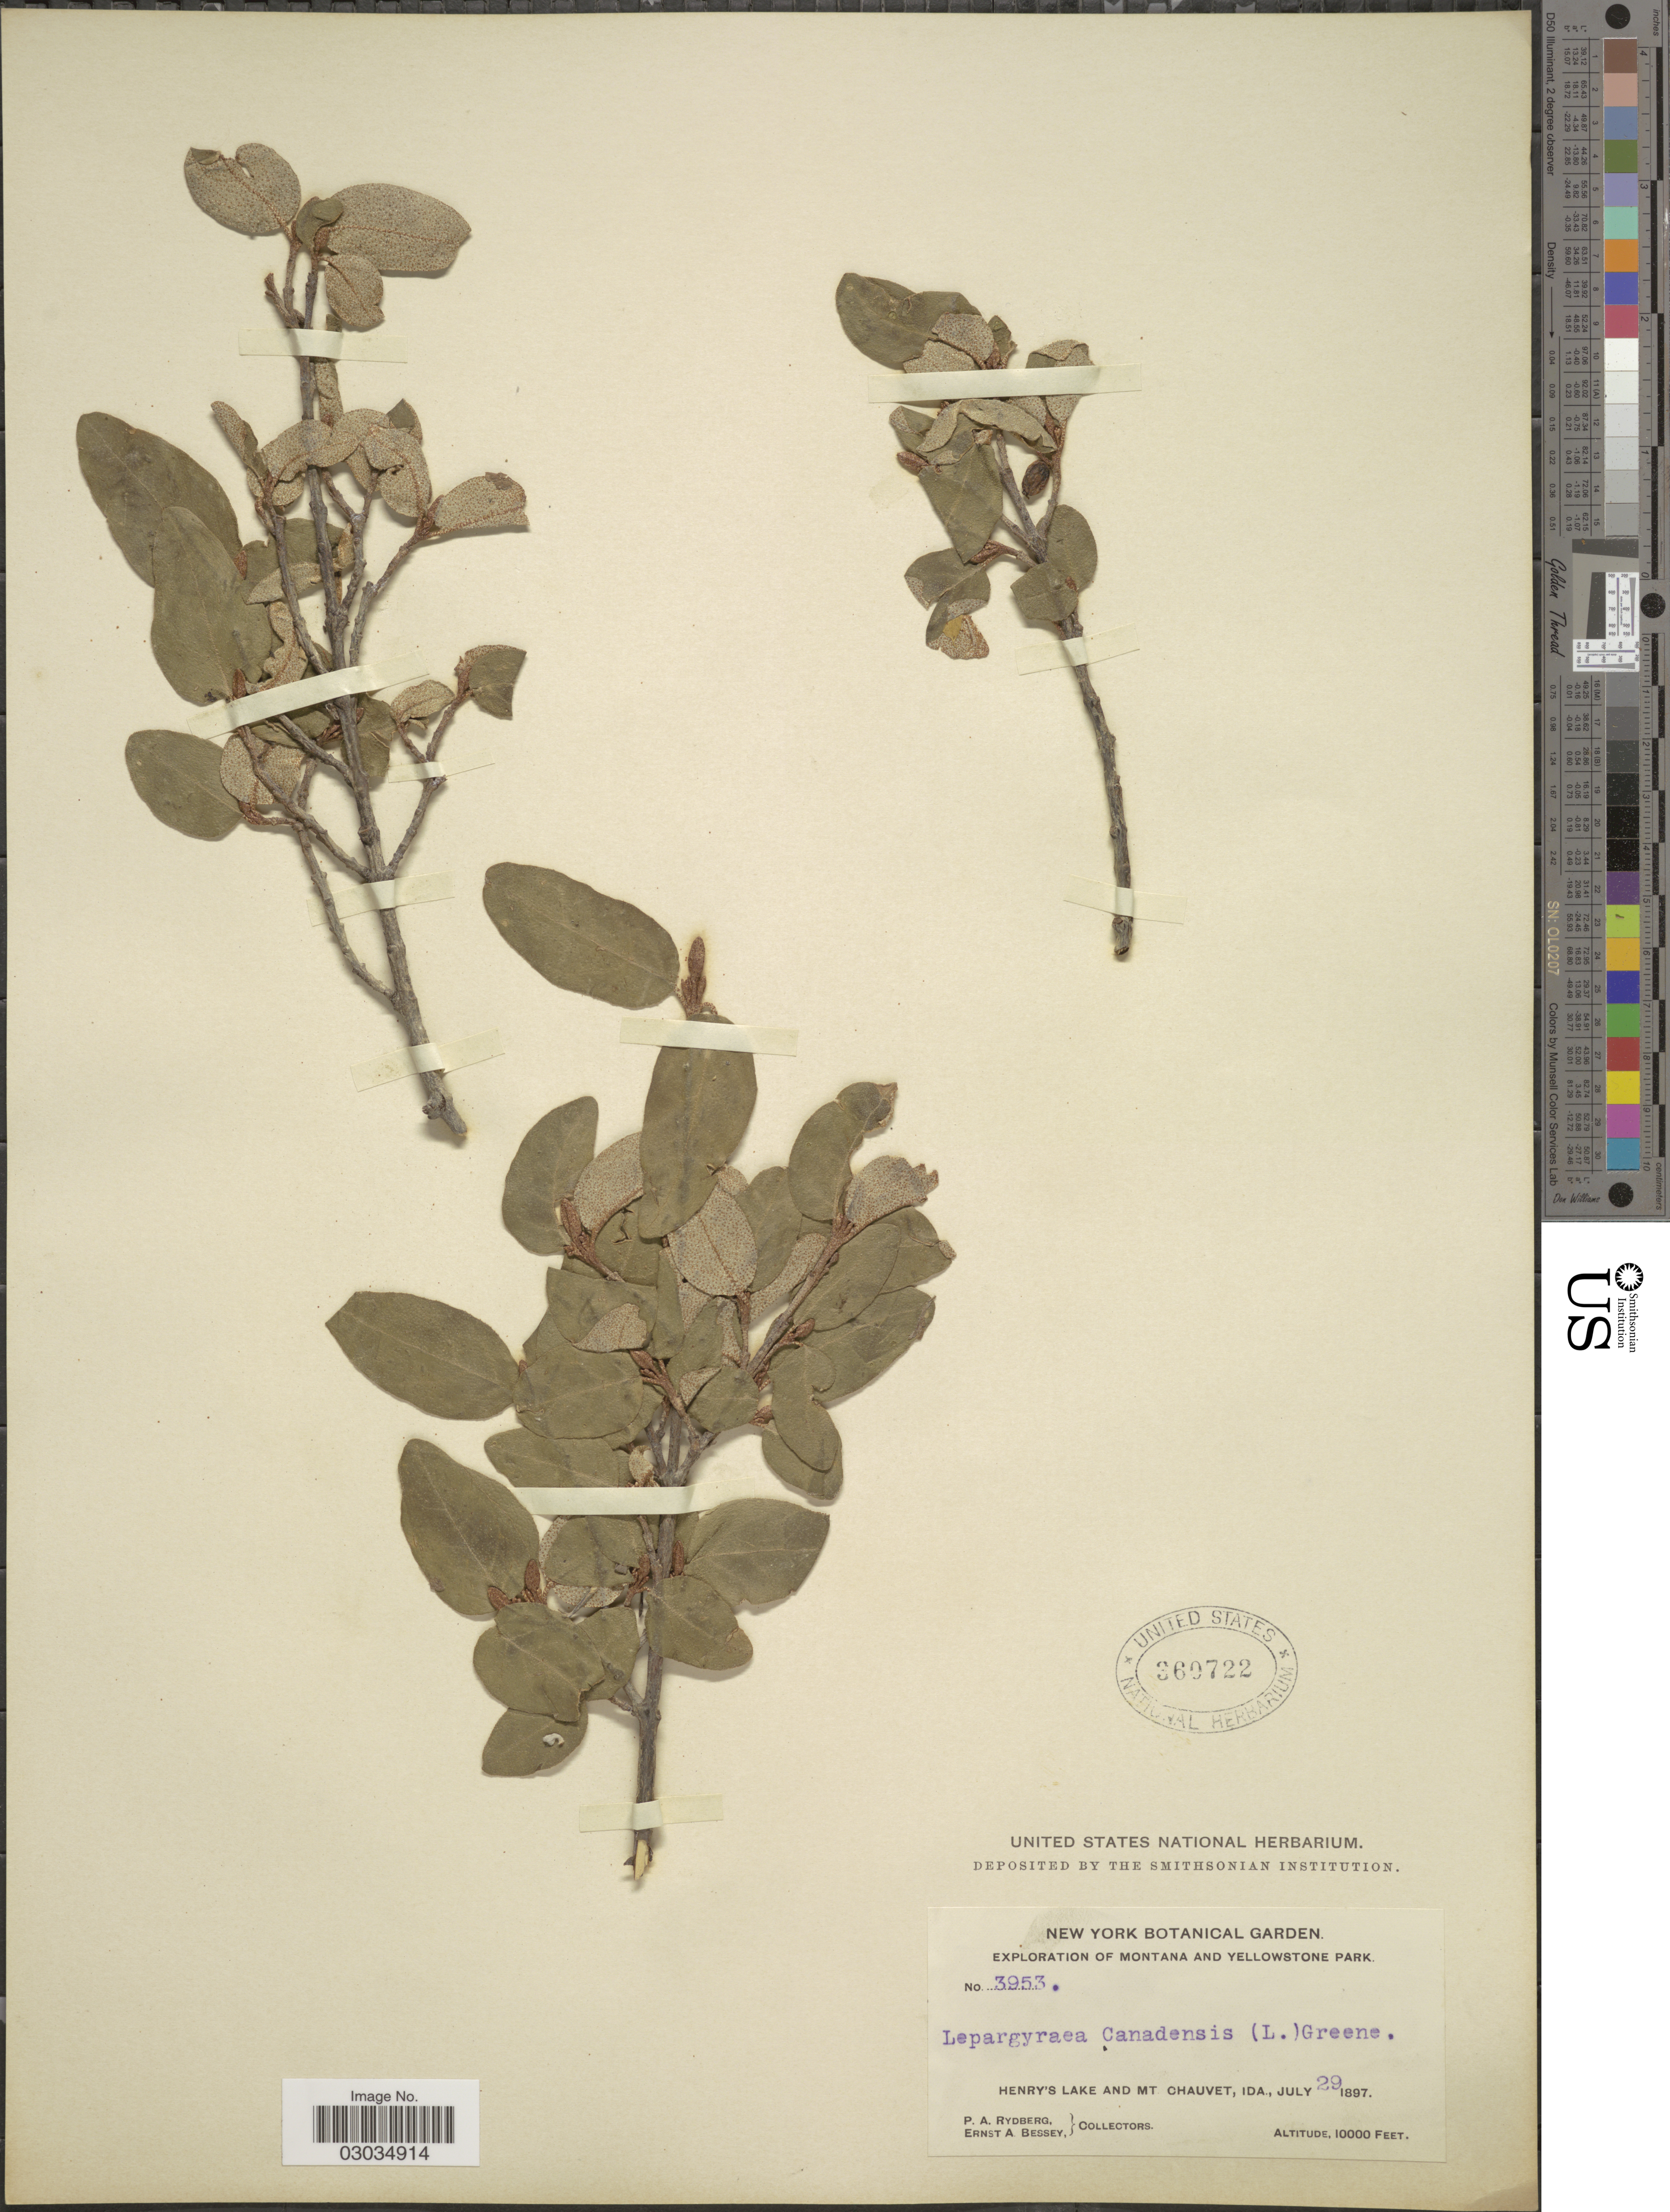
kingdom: Plantae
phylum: Tracheophyta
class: Magnoliopsida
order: Rosales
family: Elaeagnaceae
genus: Shepherdia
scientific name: Shepherdia canadensis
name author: (L.) Nutt.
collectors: P. A. Rydberg & E. A. Bessey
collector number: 3953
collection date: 1897-07-29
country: United States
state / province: Idaho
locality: Yellowstone Park, Henry's Lake and Mt Chauvet, Ida.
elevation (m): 3048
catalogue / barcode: US 369722